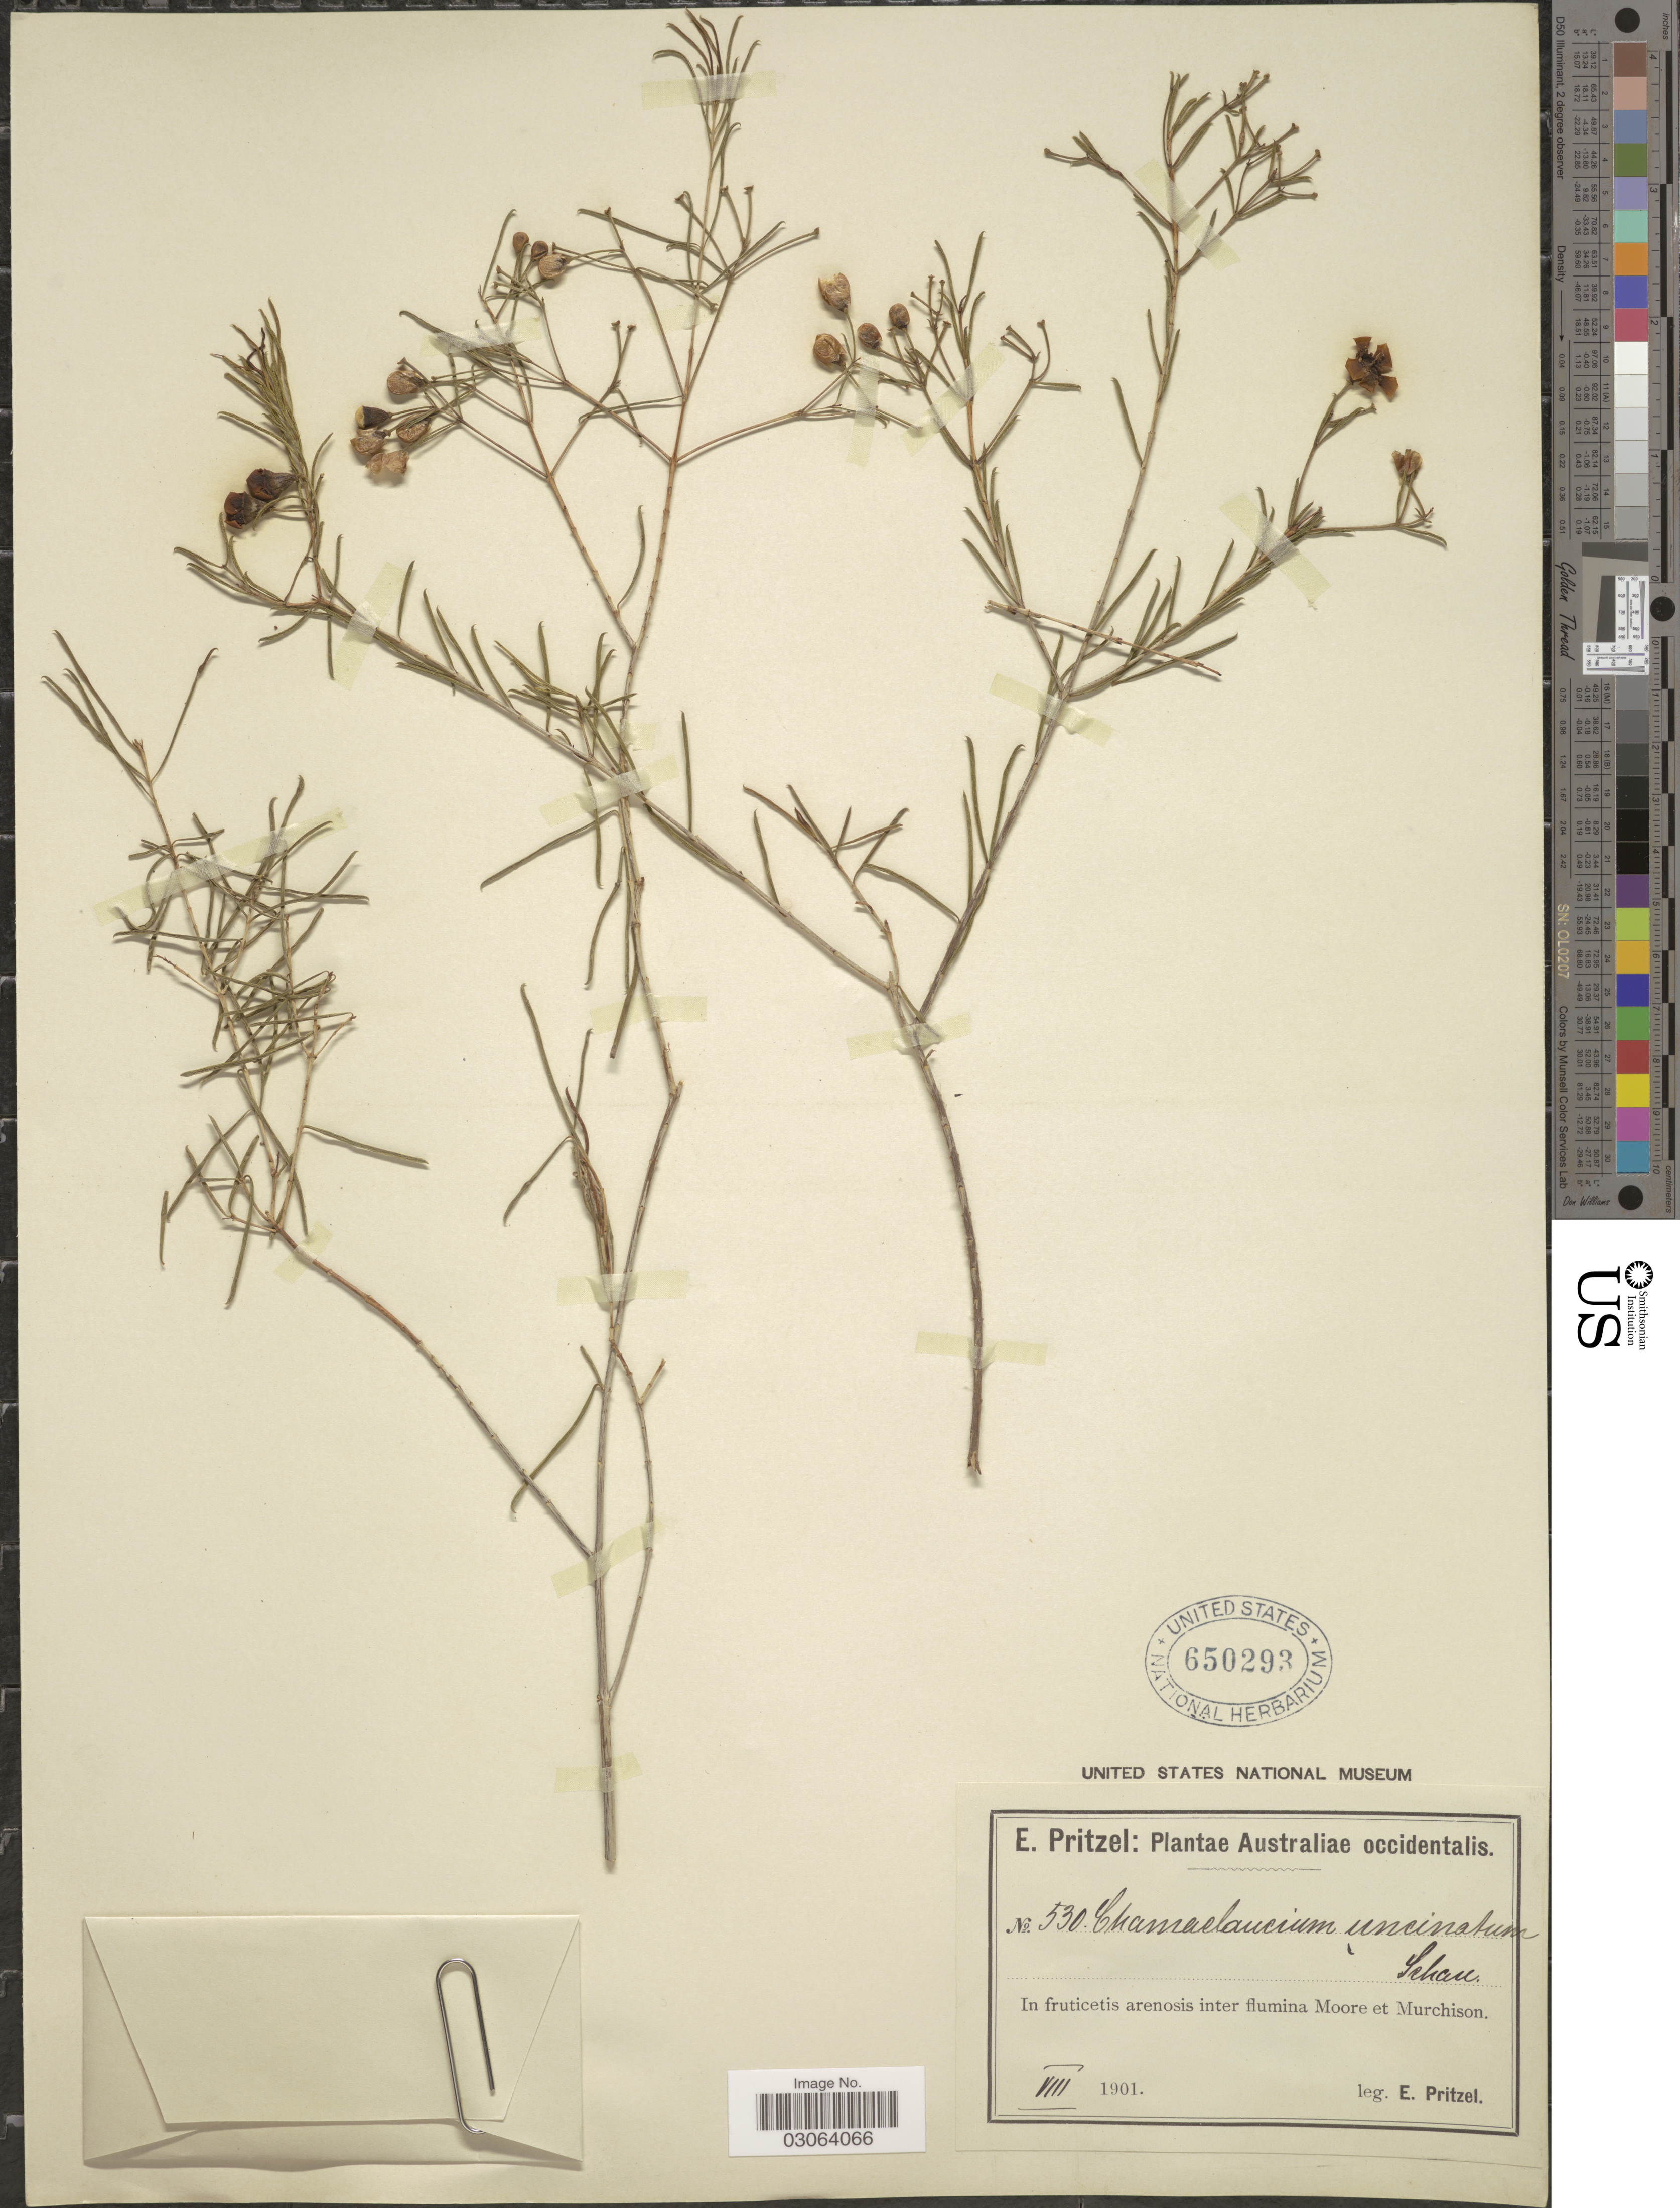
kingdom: Plantae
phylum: Tracheophyta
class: Magnoliopsida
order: Myrtales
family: Myrtaceae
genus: Chamelaucium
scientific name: Chamelaucium uncinatum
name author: Schauer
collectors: E. G. Pritzel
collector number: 530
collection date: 1901-08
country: Australia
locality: Australiae occidentalis, In fruticetis arenosis inter flumina Moore et Murchison.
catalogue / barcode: US 650293